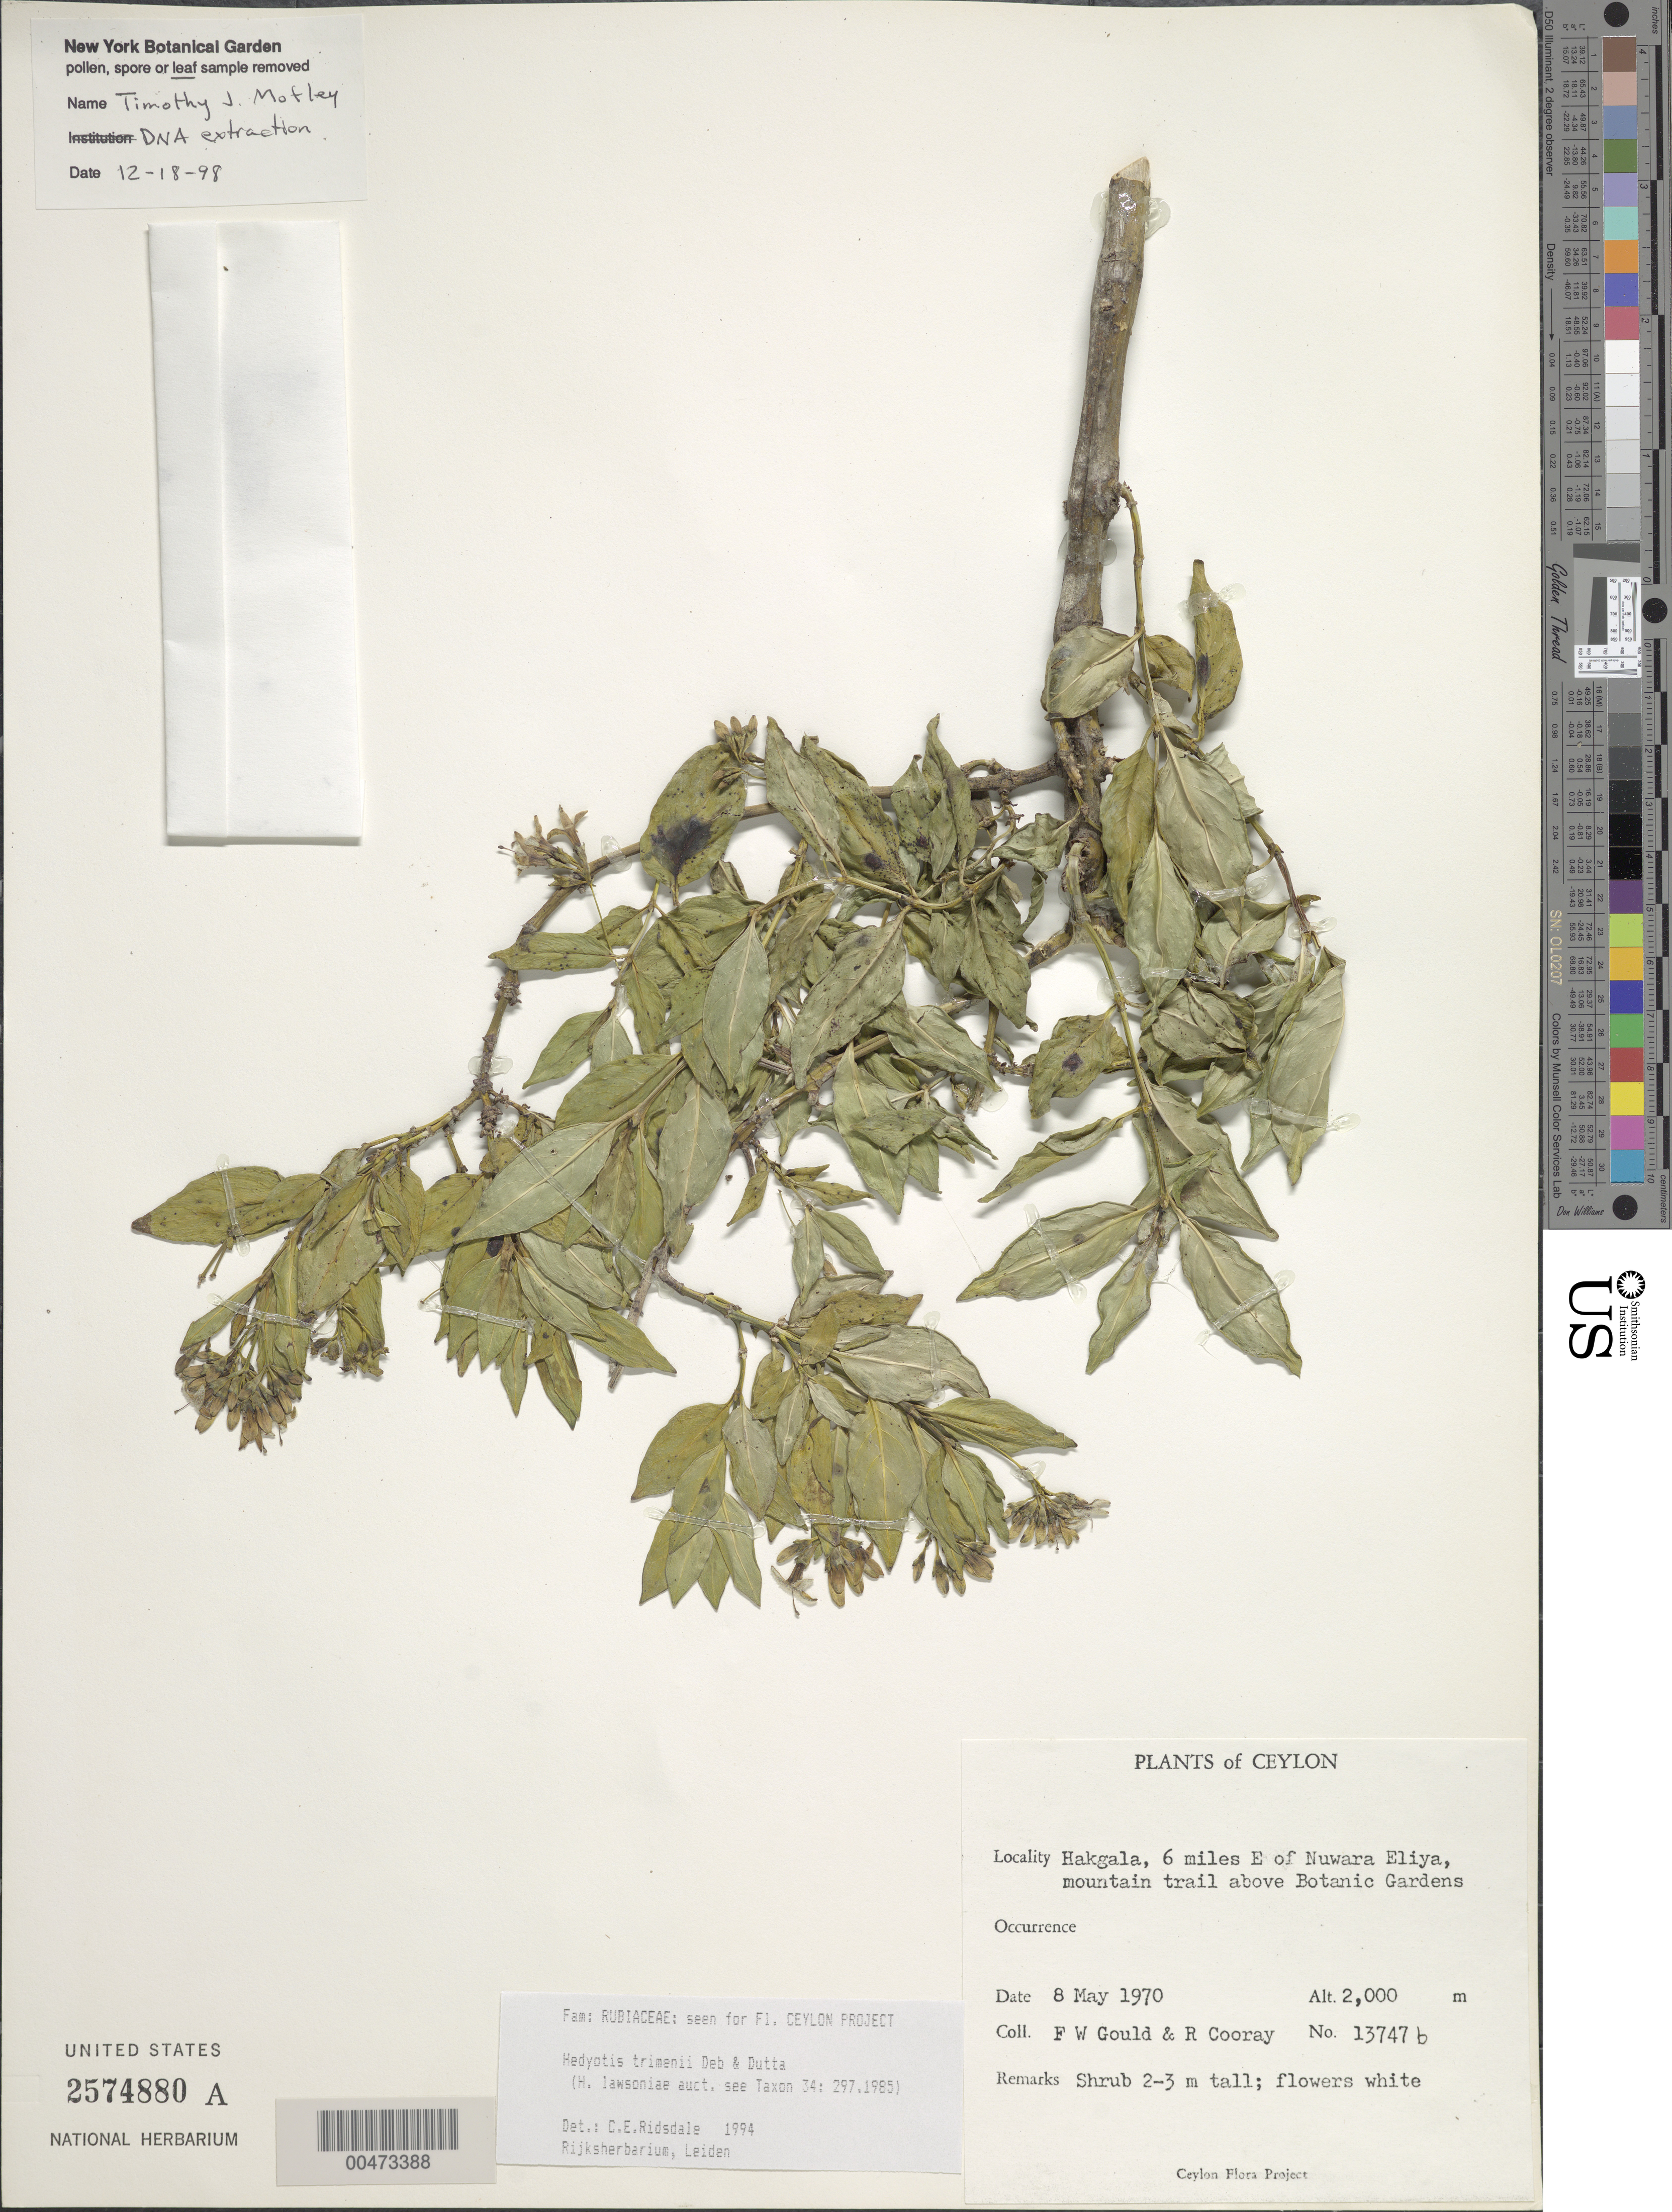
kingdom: Plantae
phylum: Tracheophyta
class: Magnoliopsida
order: Gentianales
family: Rubiaceae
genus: Hedyotis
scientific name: Hedyotis trimenii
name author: Deb & R. Dutta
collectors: F. W. Gould & R. Cooray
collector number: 13747B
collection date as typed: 08 May 1970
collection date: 1970-05-08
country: Sri Lanka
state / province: Central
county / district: Nuwara Eliya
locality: Hakgala, 6 mi E of Nuwara Eliya, mt trail above Botanic Gardens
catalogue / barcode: US 2574880A